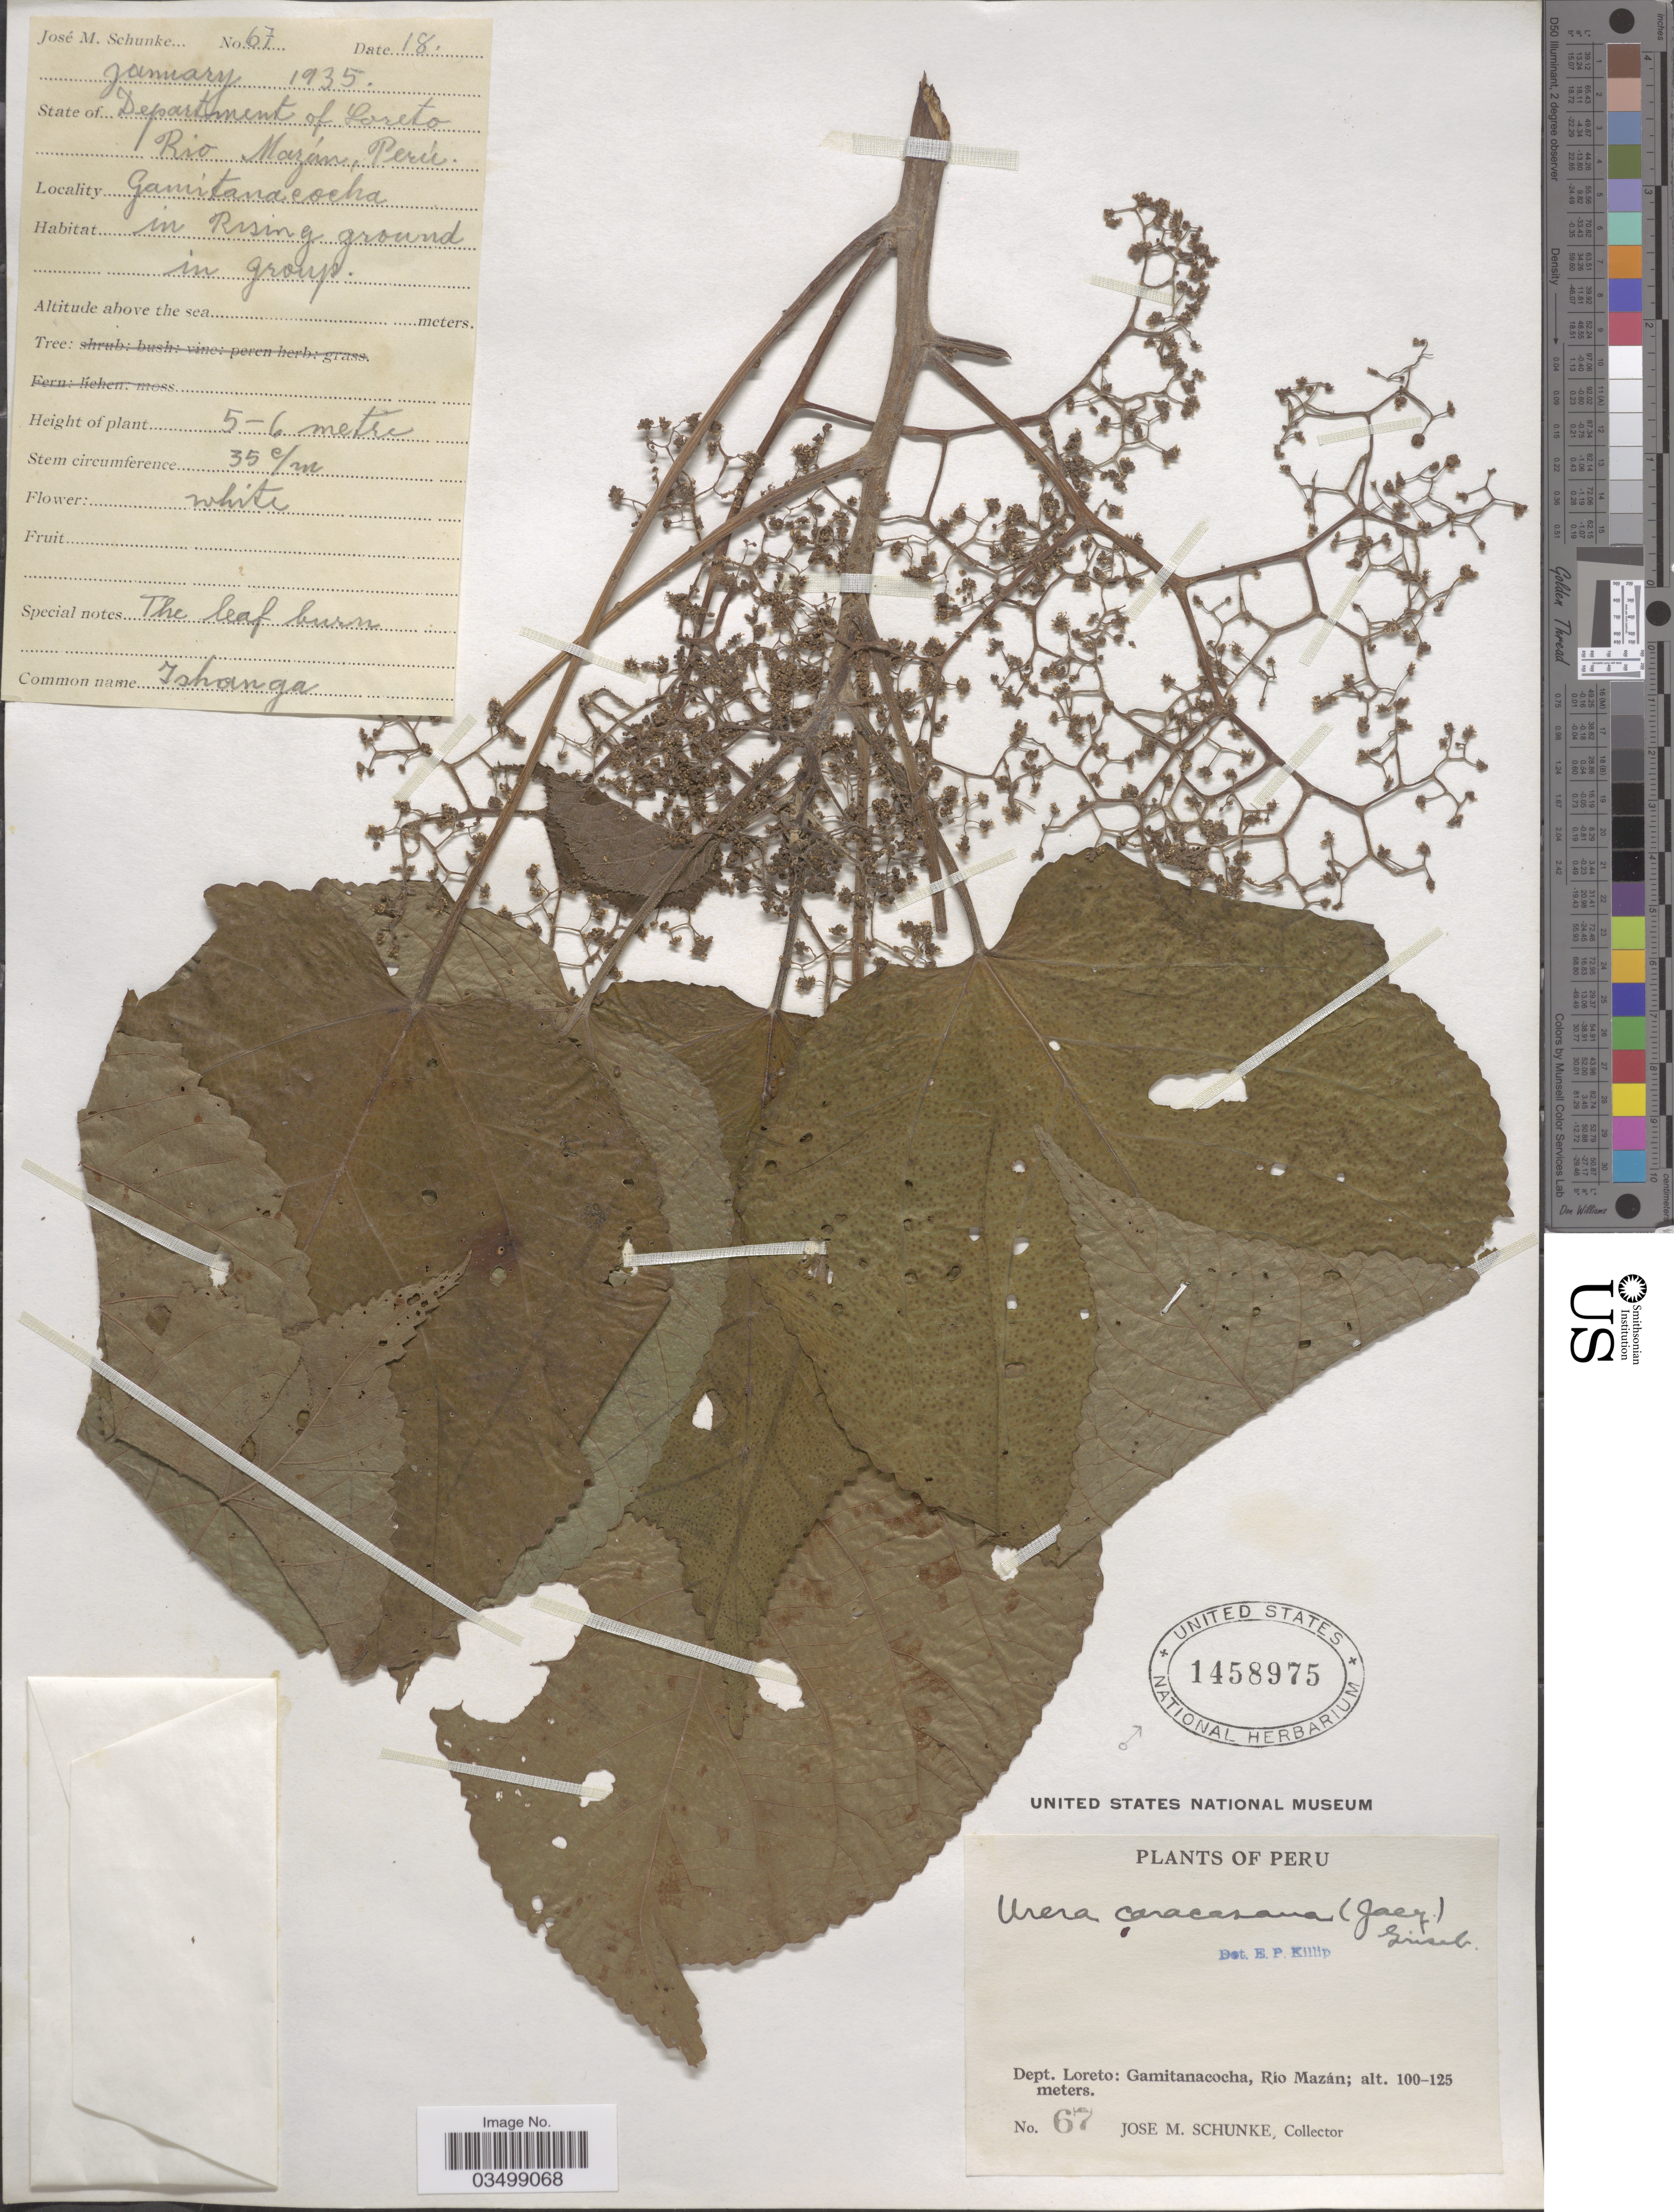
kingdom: Plantae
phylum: Tracheophyta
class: Magnoliopsida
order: Rosales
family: Urticaceae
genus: Urera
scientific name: Urera caracasana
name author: (Jacq.) Gaudich. ex Griseb.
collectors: J. M. Schunke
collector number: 67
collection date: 1935-01-18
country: Peru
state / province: Loreto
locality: Department of . Loreto: Gamitancocha, Río Mazán.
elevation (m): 100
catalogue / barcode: US 1458975